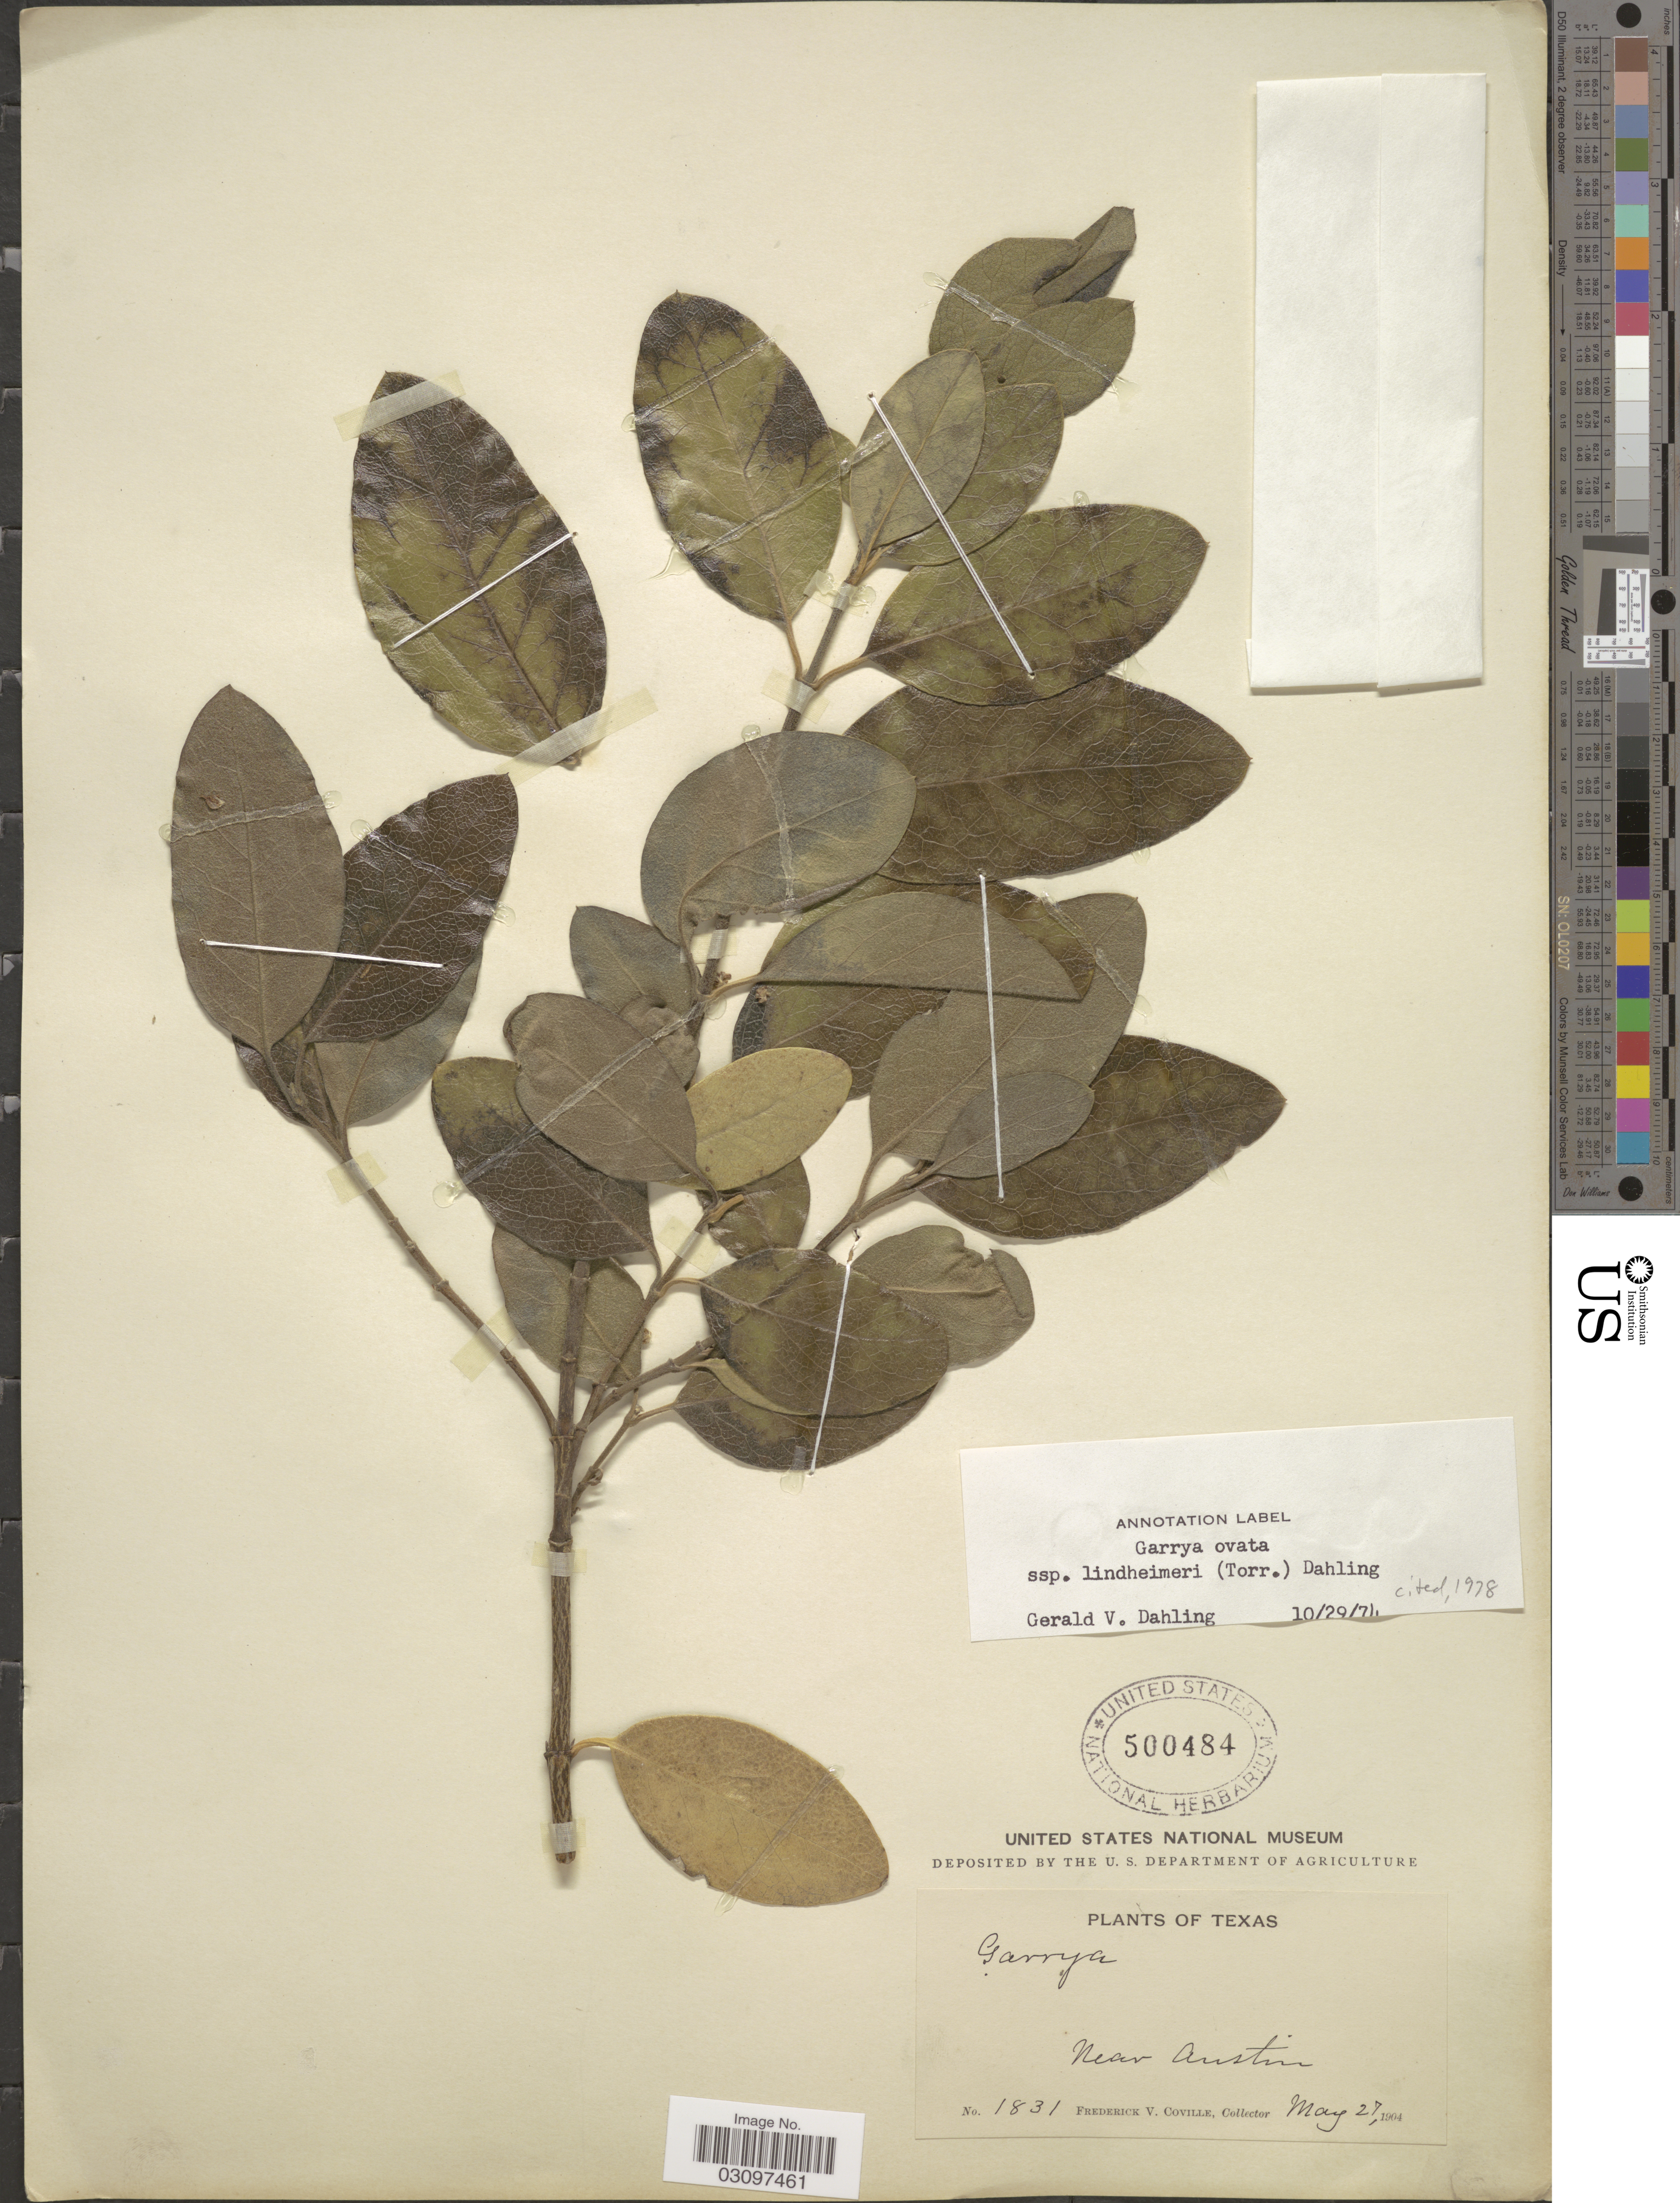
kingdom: Plantae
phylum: Tracheophyta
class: Magnoliopsida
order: Garryales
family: Garryaceae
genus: Garrya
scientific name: Garrya ovata subsp. lindheimeri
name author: (Torr.) Dahling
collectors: F. V. Coville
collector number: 1831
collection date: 1904-05-27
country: United States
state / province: Texas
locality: Near Austin.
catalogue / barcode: US 500484